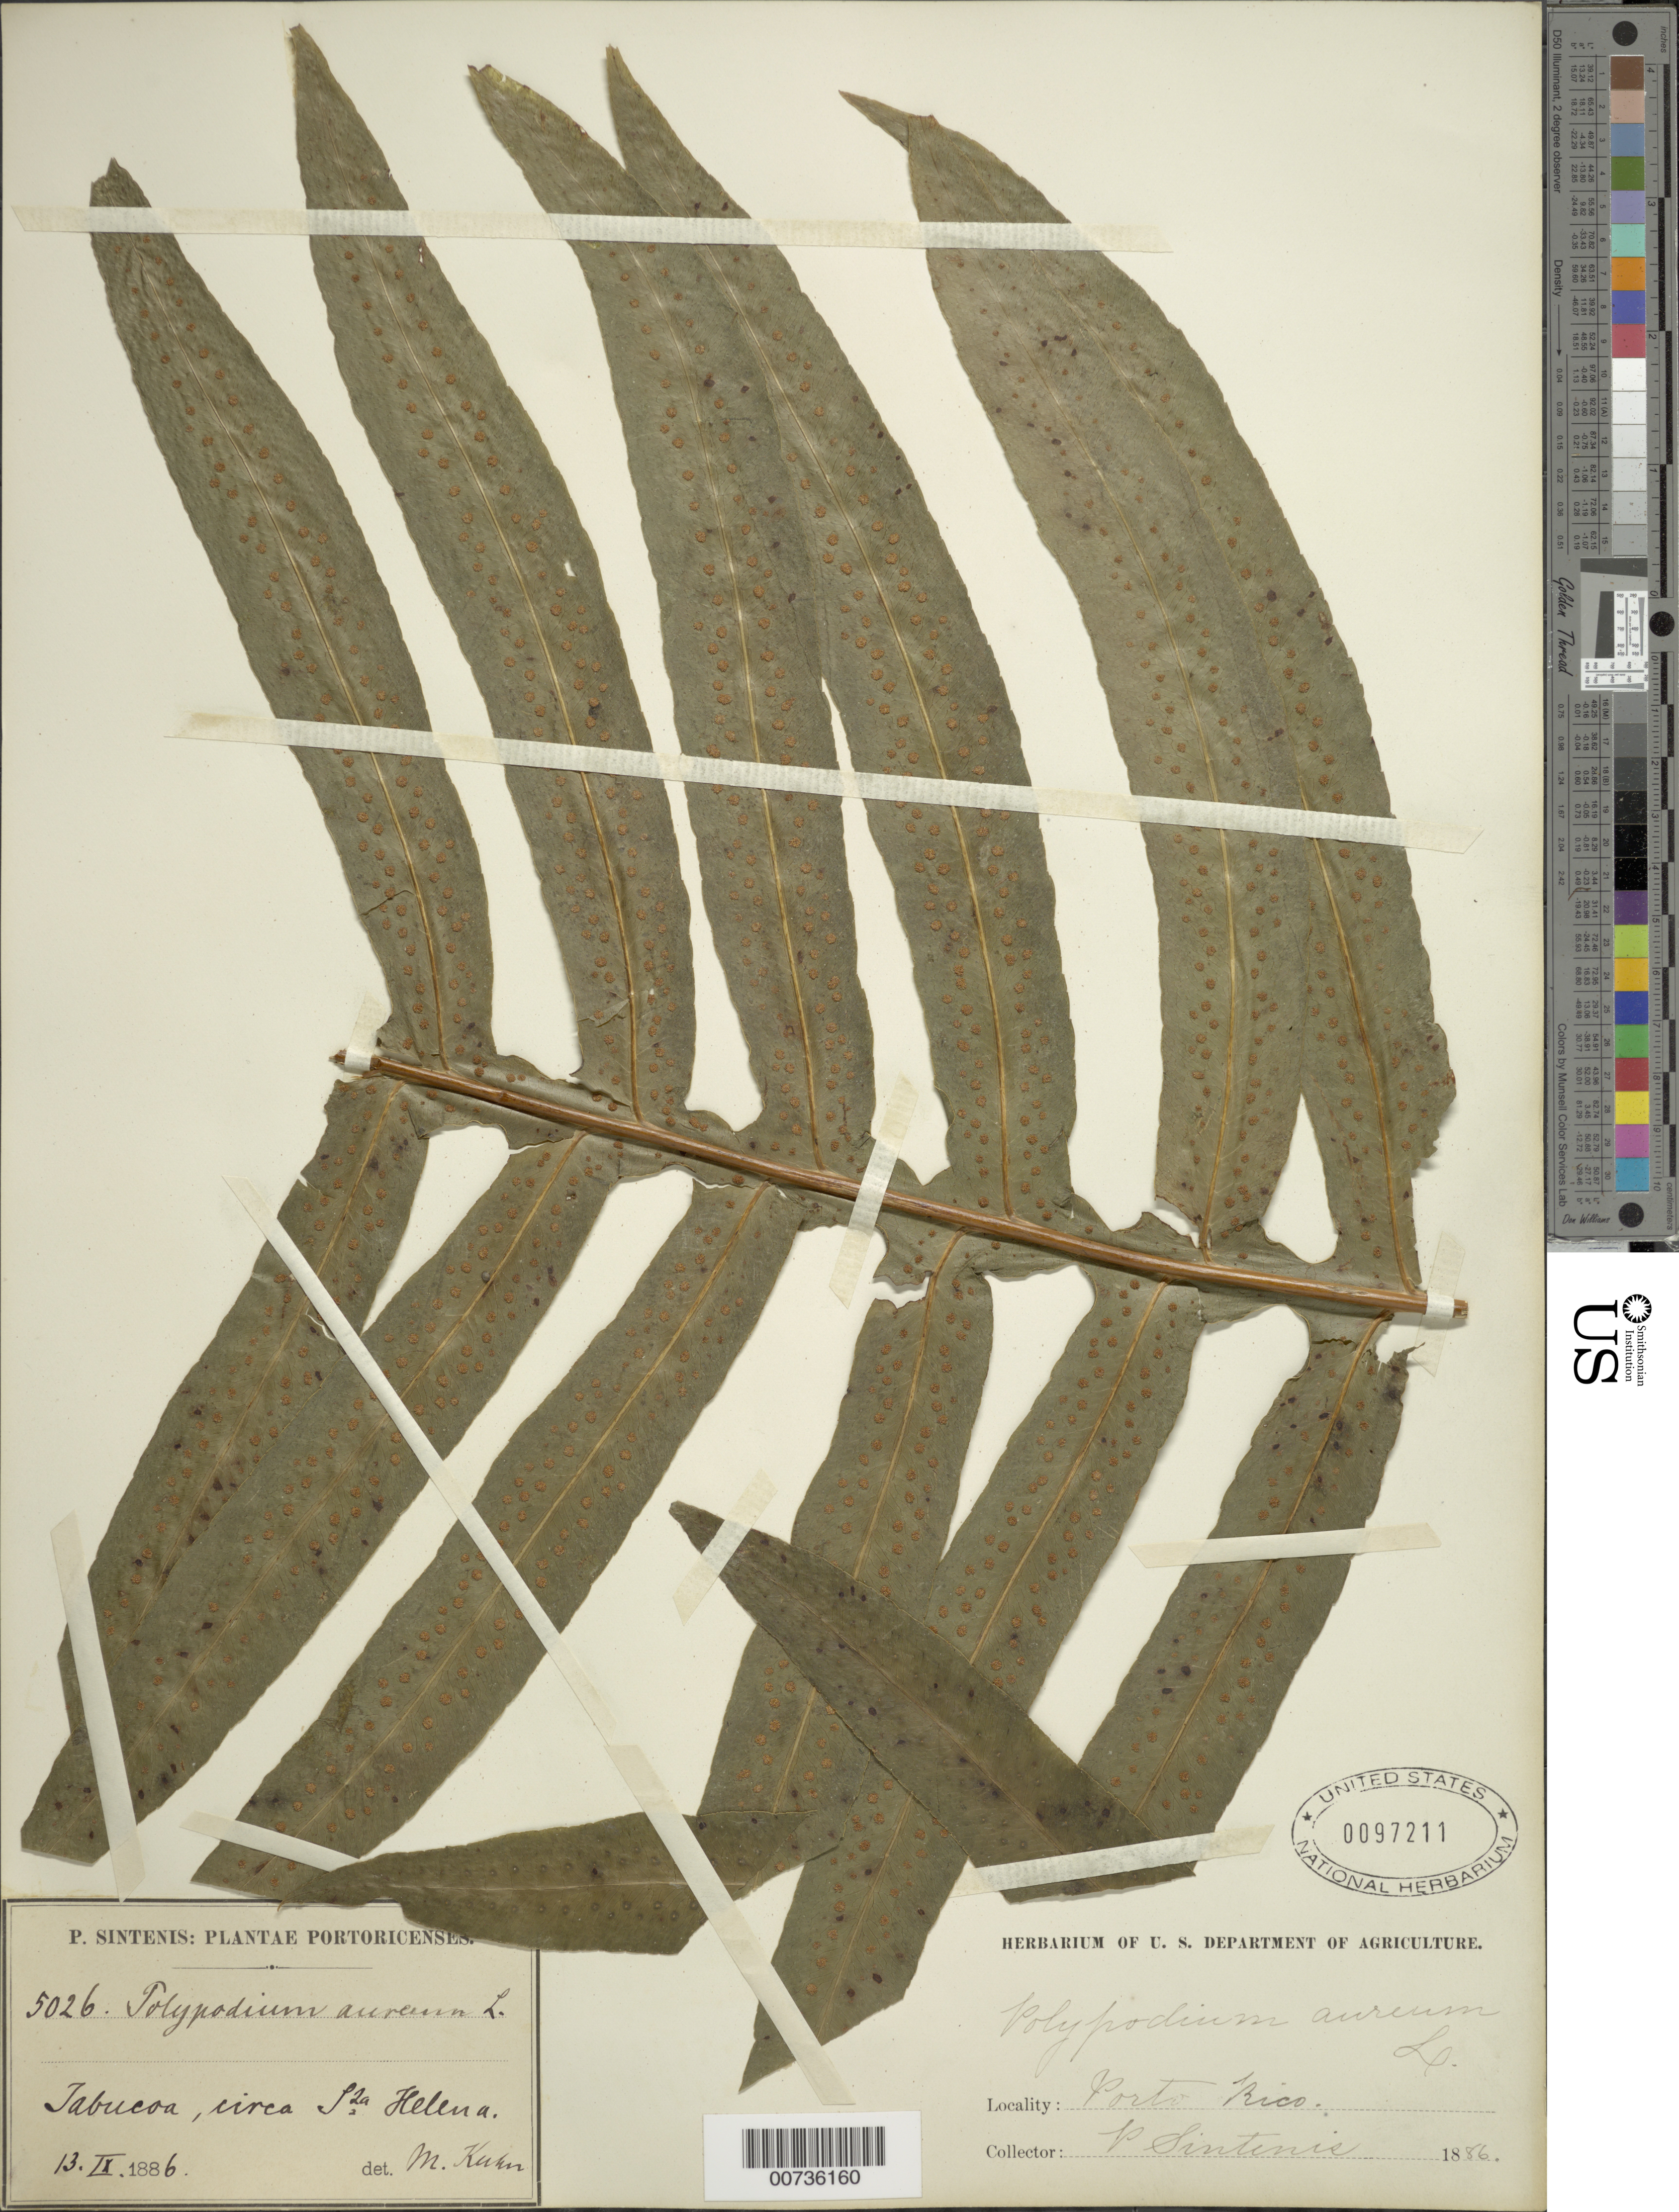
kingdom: Plantae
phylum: Tracheophyta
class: Polypodiopsida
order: Polypodiales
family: Polypodiaceae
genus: Phlebodium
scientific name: Phlebodium aureum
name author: (L.) J. Sm.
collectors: P. Sintenis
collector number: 5026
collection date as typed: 13 Sep 1886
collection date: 1886-09-13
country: Puerto Rico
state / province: Yabucoa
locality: Yabucoa, near Santa Elena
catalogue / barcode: US 97211